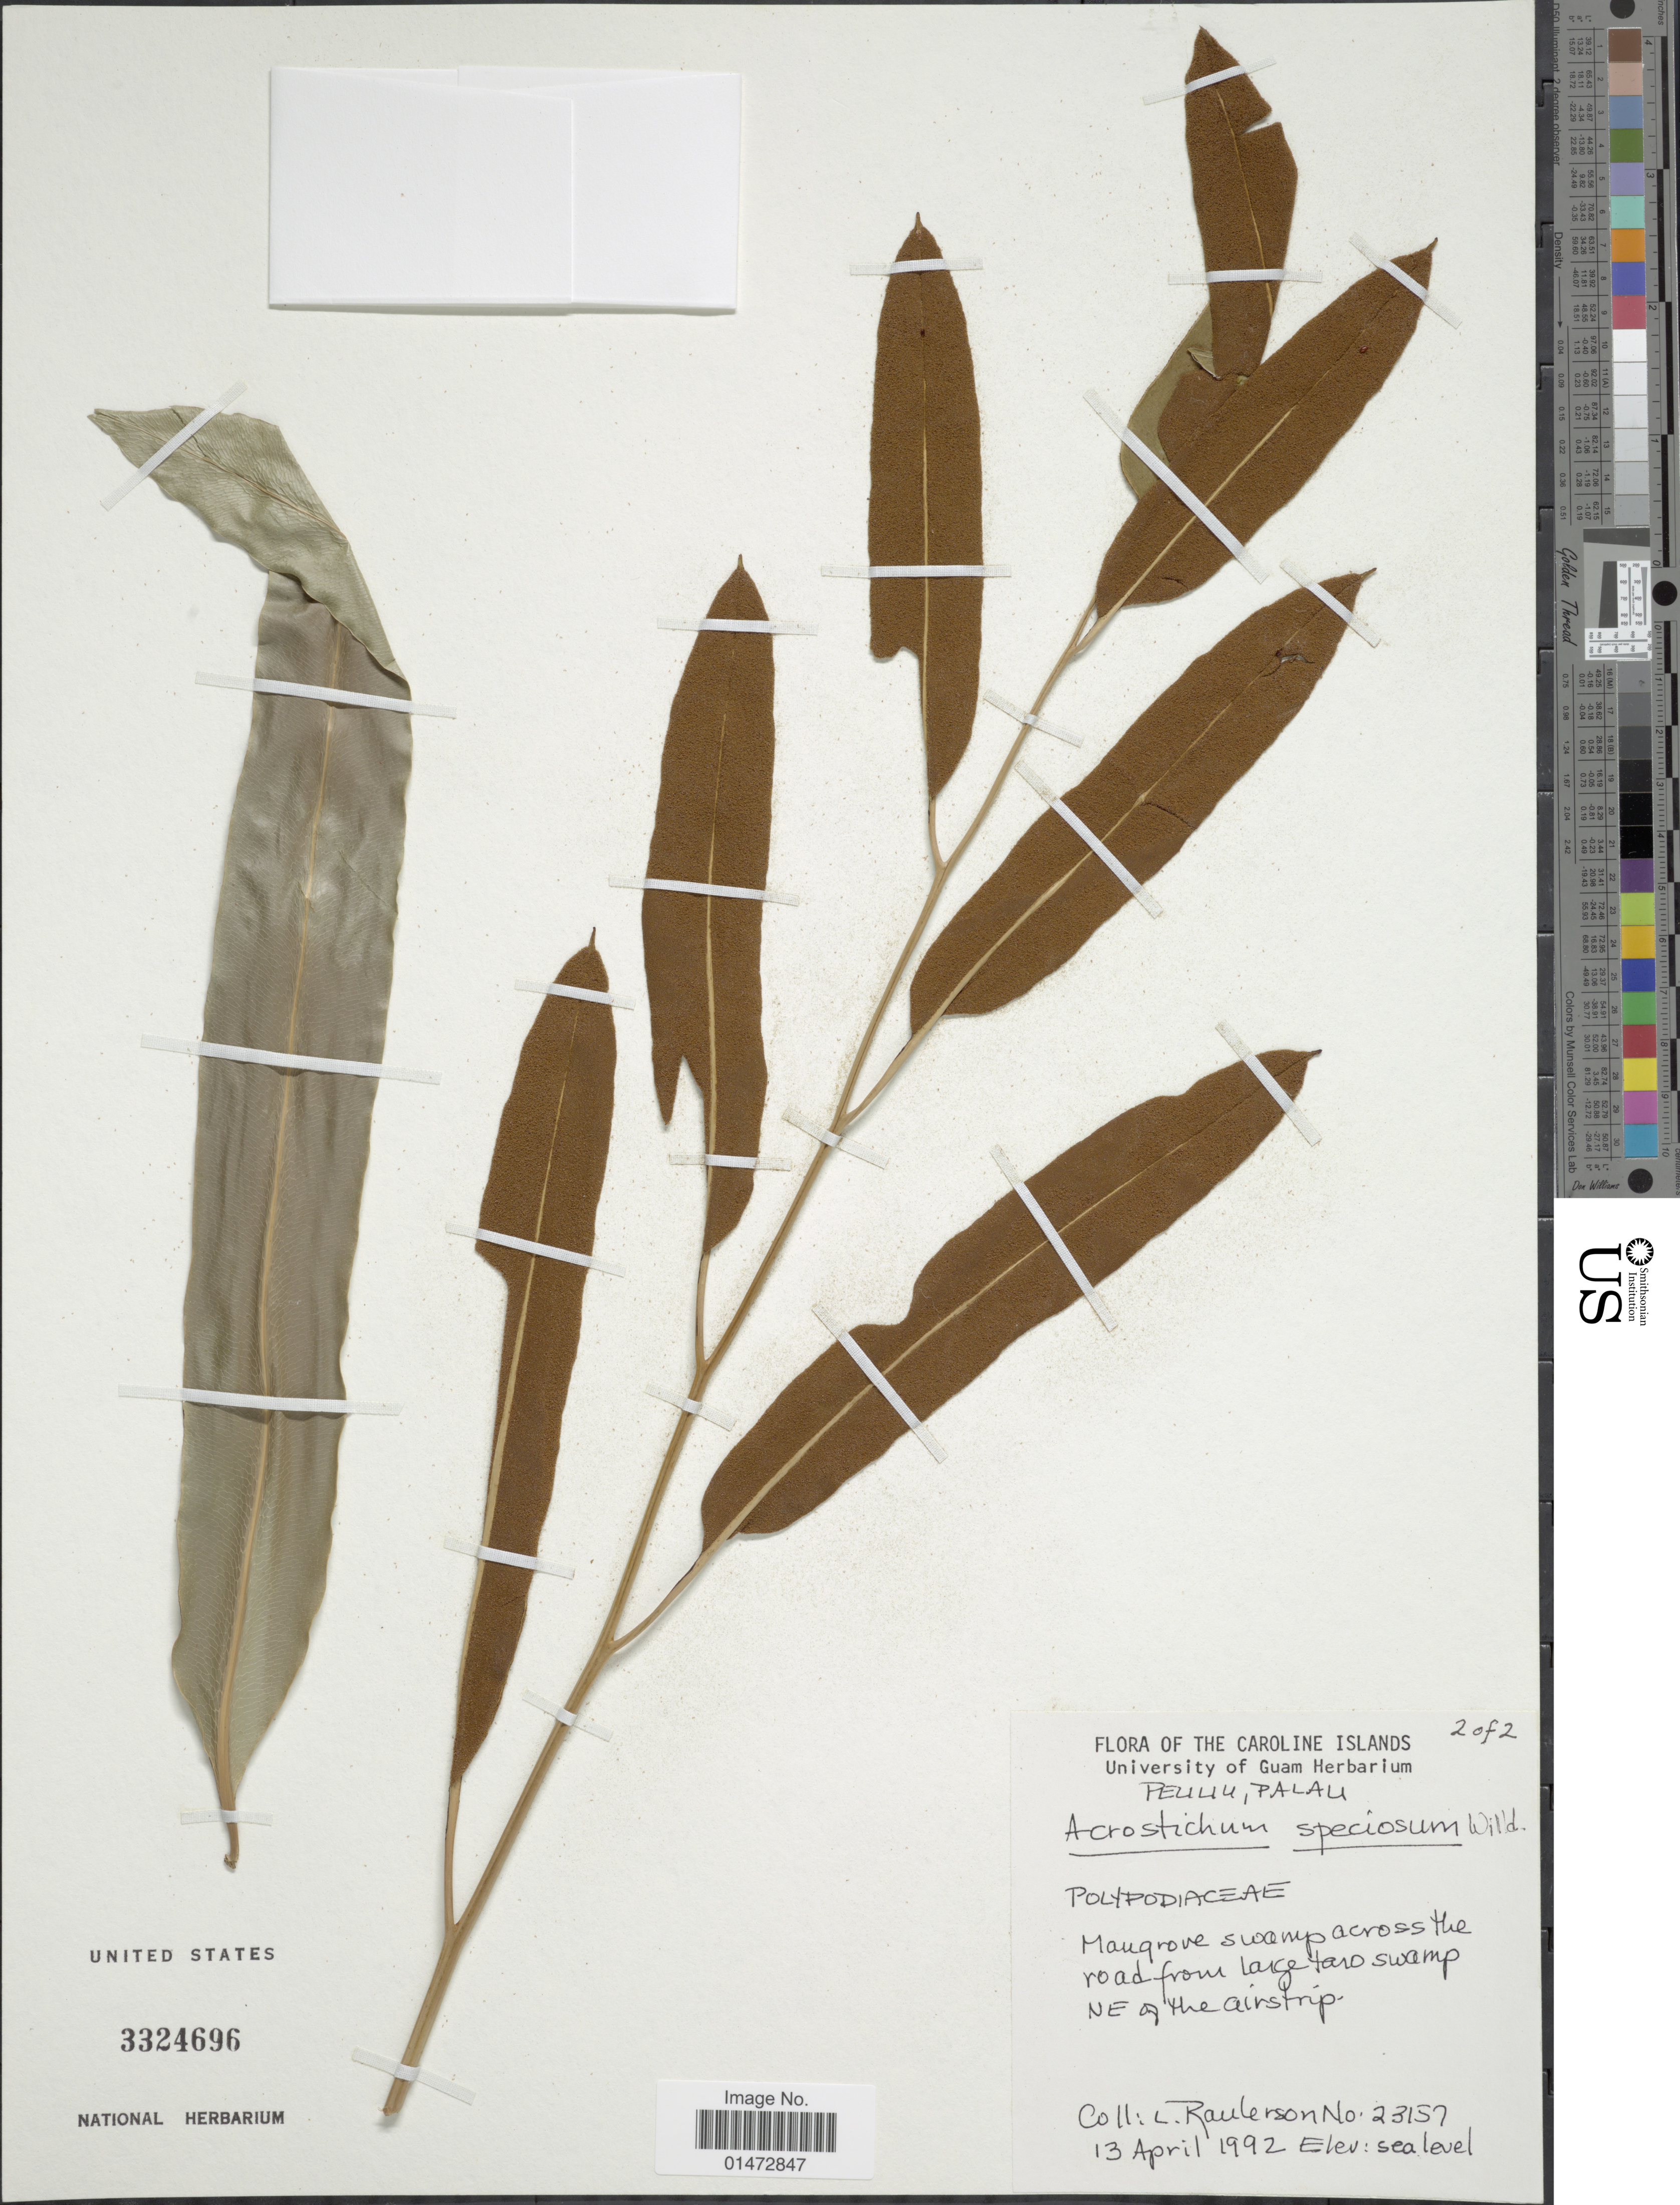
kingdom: Plantae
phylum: Tracheophyta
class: Polypodiopsida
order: Polypodiales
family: Pteridaceae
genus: Acrostichum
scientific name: Acrostichum speciosum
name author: Willd.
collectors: L. Raulerson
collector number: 23157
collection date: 1992-04-13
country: Palau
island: Beliliou [Peleliu]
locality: Peuuu [interpreted], Palau. Mangrove swamp across the road from large taro swamp NE of the airstrip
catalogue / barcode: US 3324696